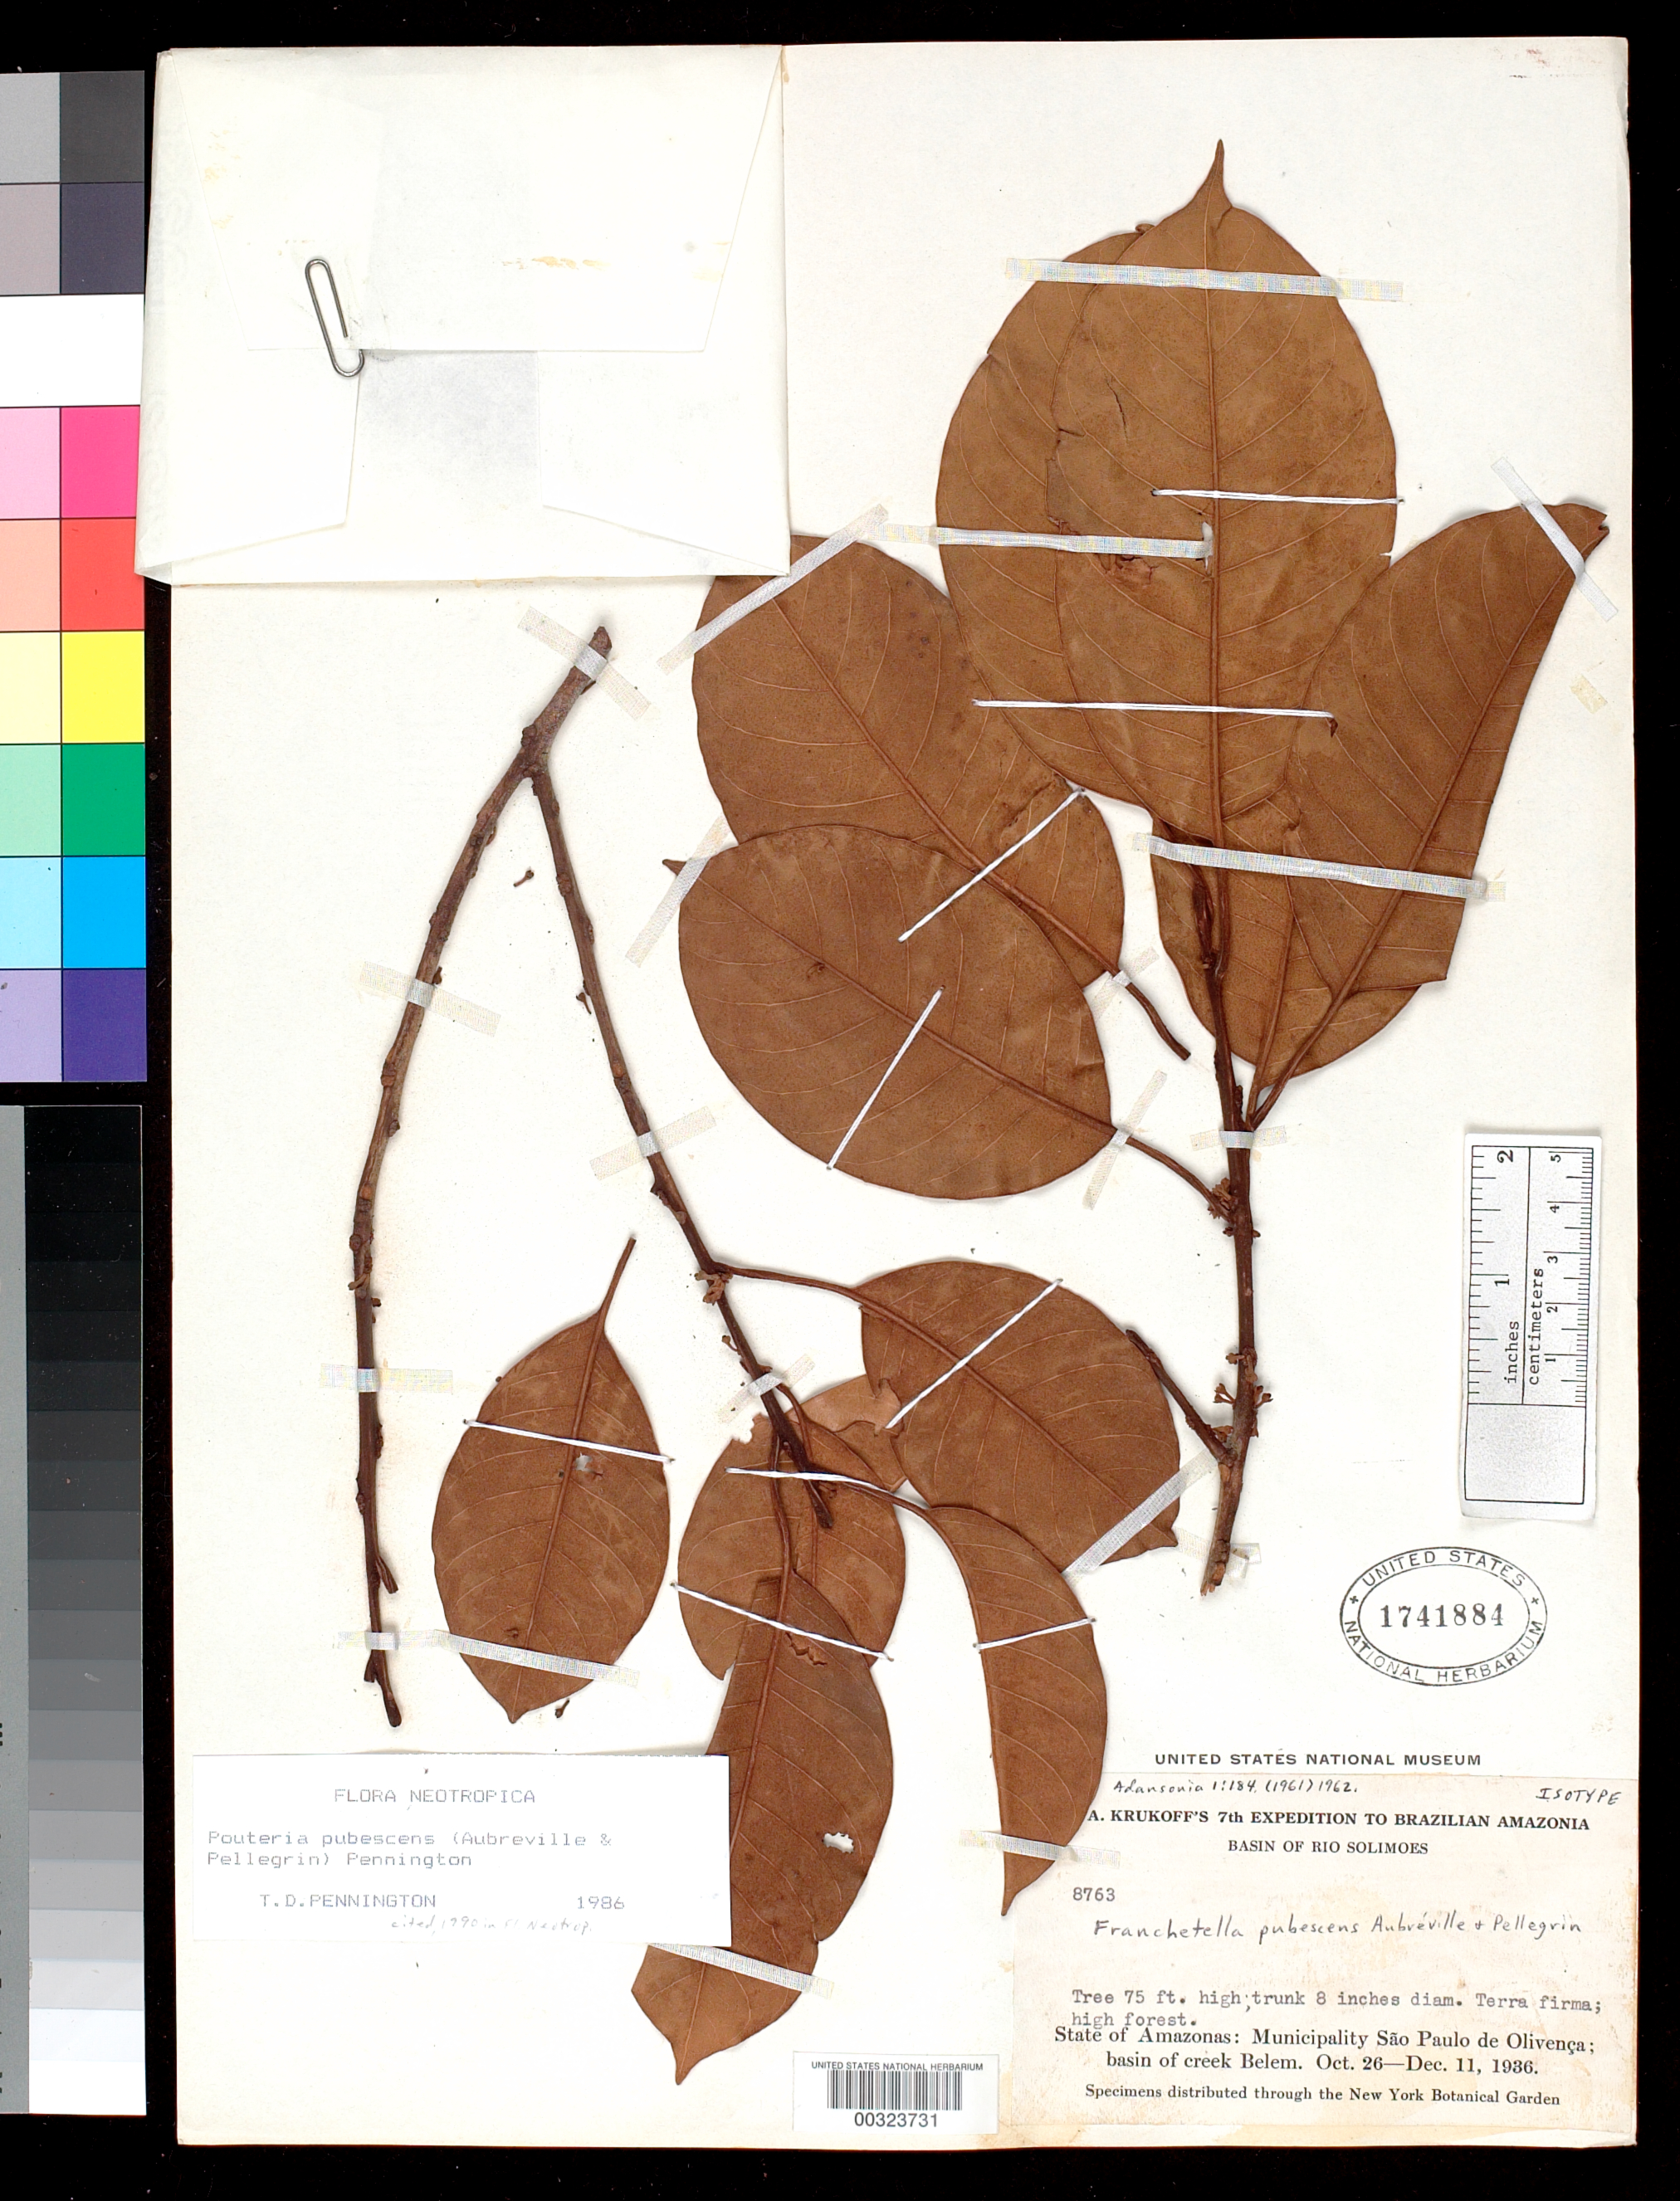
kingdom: Plantae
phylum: Tracheophyta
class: Magnoliopsida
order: Ericales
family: Sapotaceae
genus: Franchetella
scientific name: Franchetella pubescens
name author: Aubrév. & Pellegr.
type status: Isotype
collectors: B. A. Krukoff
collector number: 8763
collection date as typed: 26 Oct 1936 to 11 Dec 1936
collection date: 1936-10-26/1936-12-11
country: Brazil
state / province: Amazonas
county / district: São Paulo de Olivença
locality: Basin of Solimoes, basin of Creek Belem.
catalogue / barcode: US 1741884